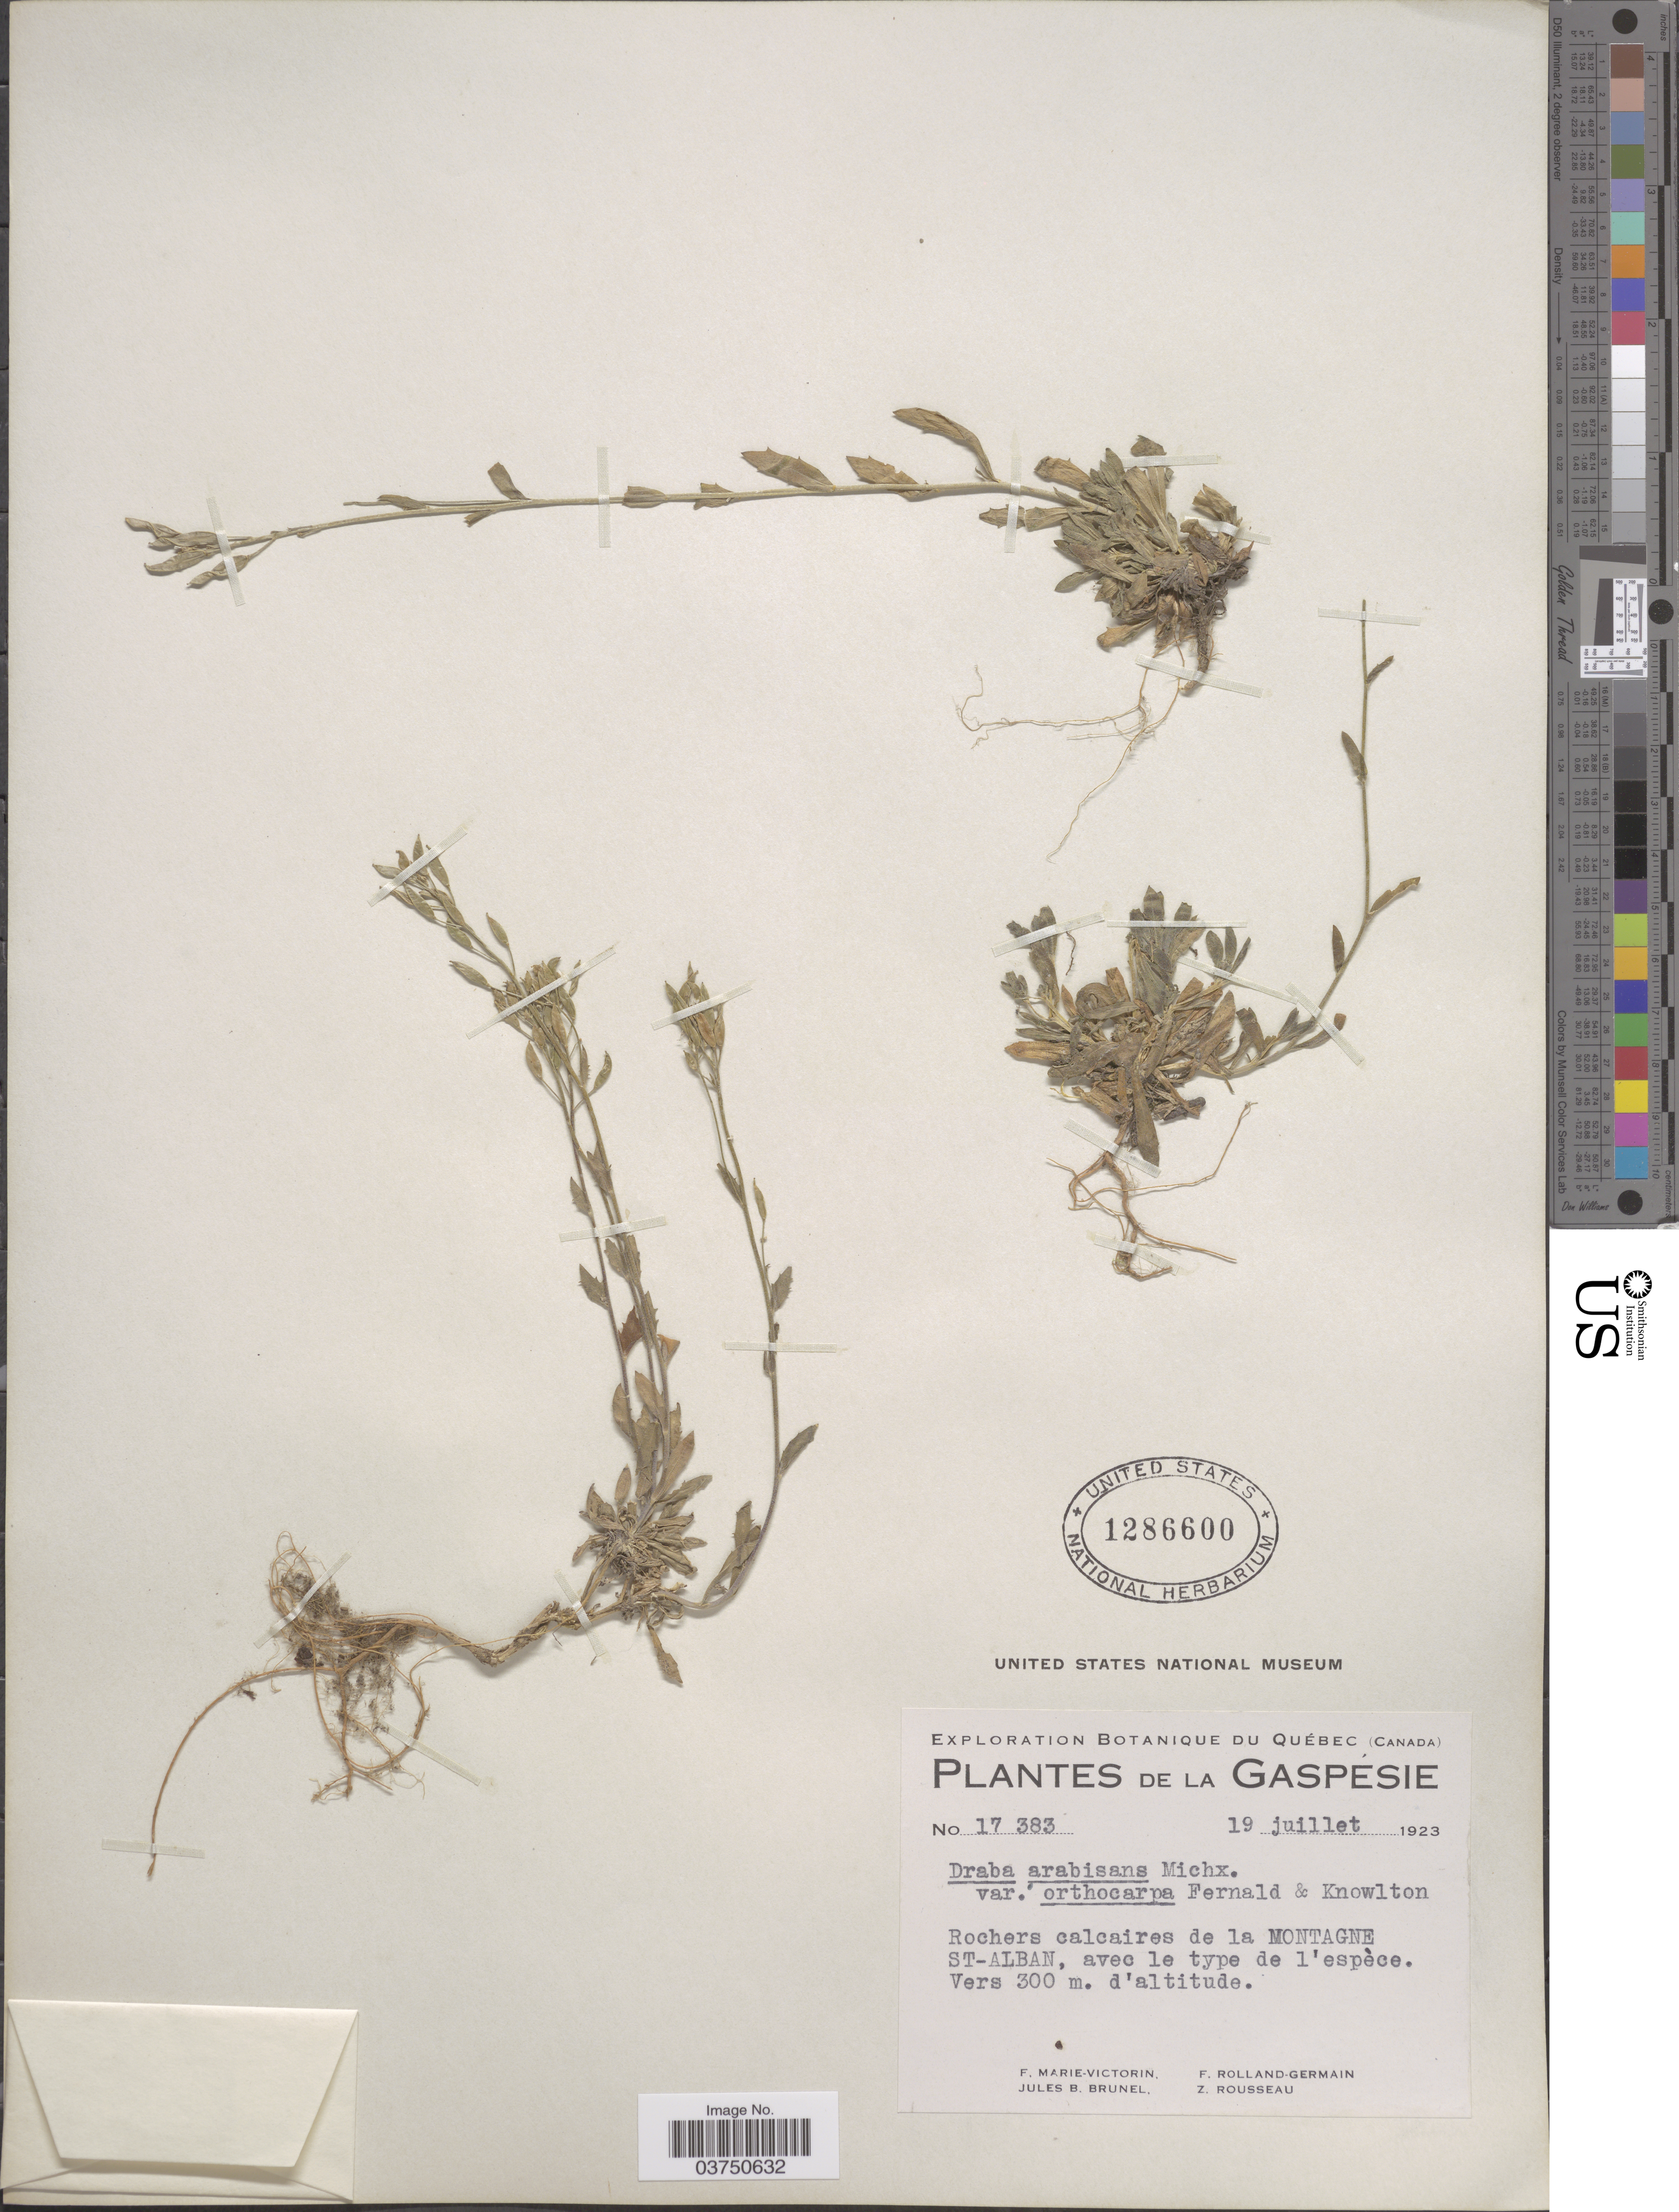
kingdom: Plantae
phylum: Tracheophyta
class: Magnoliopsida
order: Brassicales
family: Brassicaceae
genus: Draba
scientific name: Draba arabisans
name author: Michx.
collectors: F. Marie-Victorin, J. Brunel, Rolland-Germain & Z. Rousseau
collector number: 17383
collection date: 1923-07-19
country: Canada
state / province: Quebec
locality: La Gaspesie. Rochers calcaires de la Montage St-Alban.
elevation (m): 300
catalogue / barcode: US 1286600